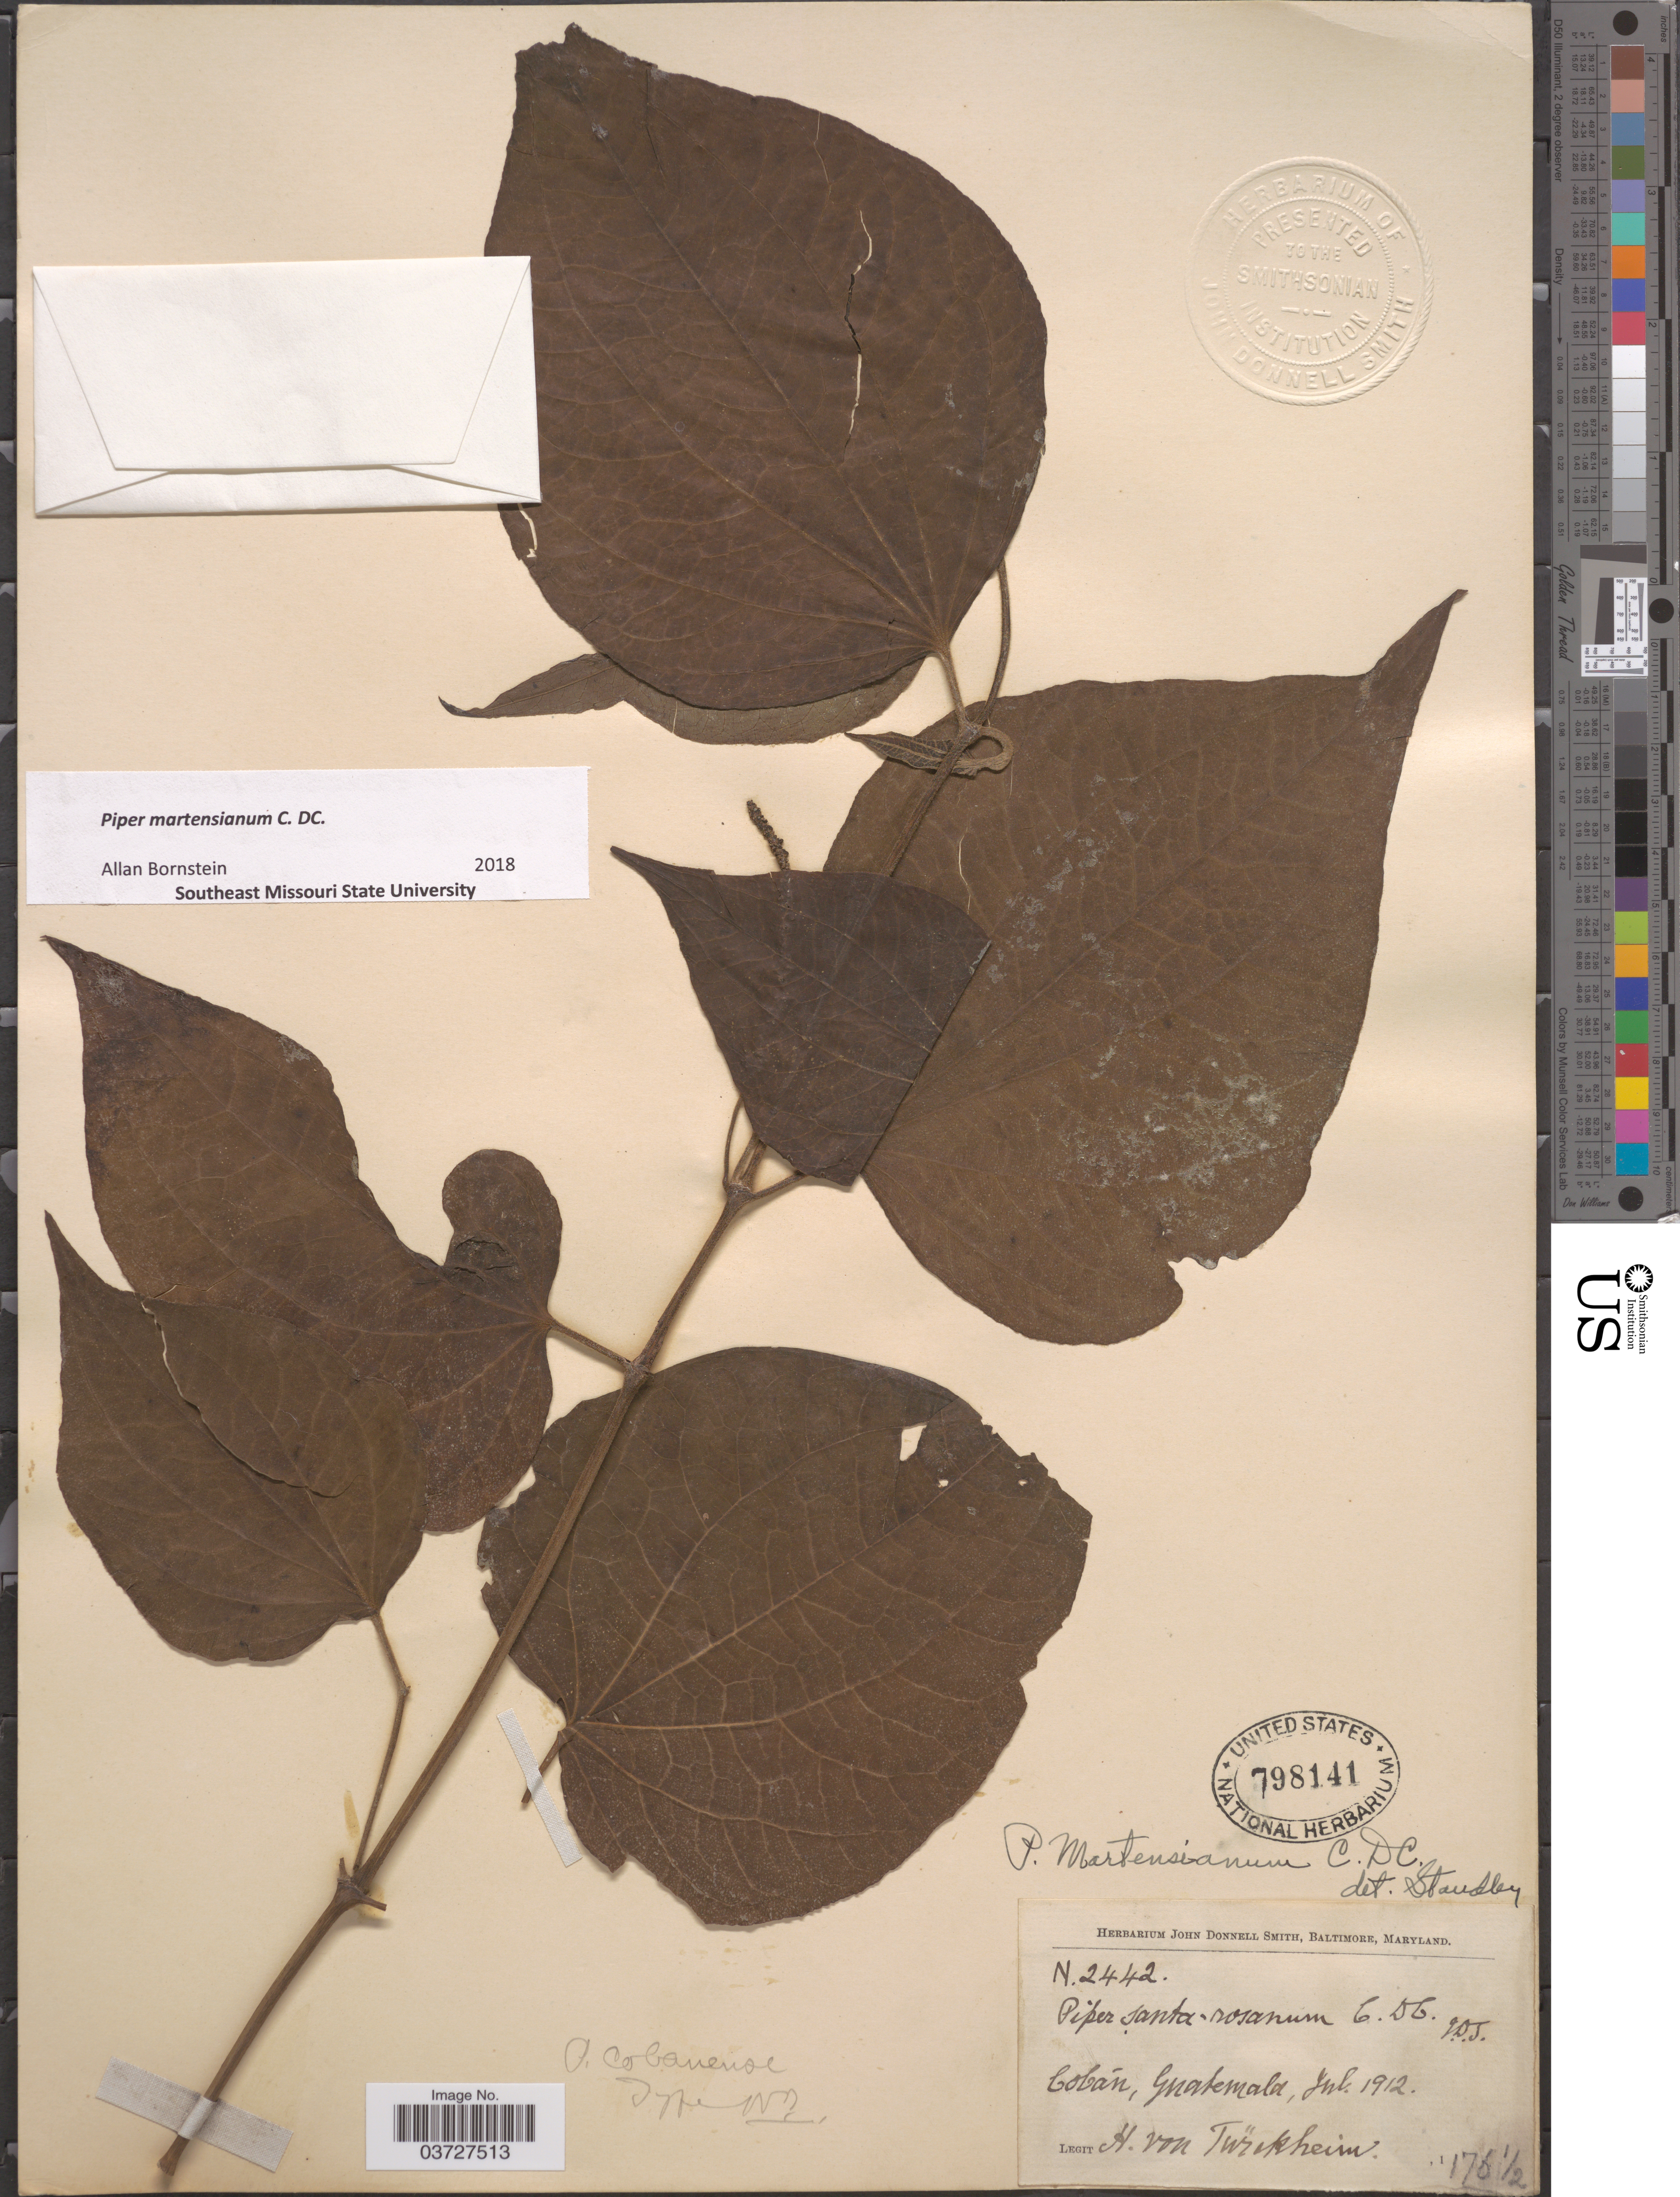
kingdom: Plantae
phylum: Tracheophyta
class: Magnoliopsida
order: Piperales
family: Piperaceae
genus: Piper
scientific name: Piper martensianum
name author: C. DC.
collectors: H. von Türckheim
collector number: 2442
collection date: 1912-07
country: Guatemala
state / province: Alta Verapaz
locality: Cobán.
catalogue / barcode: US 798141